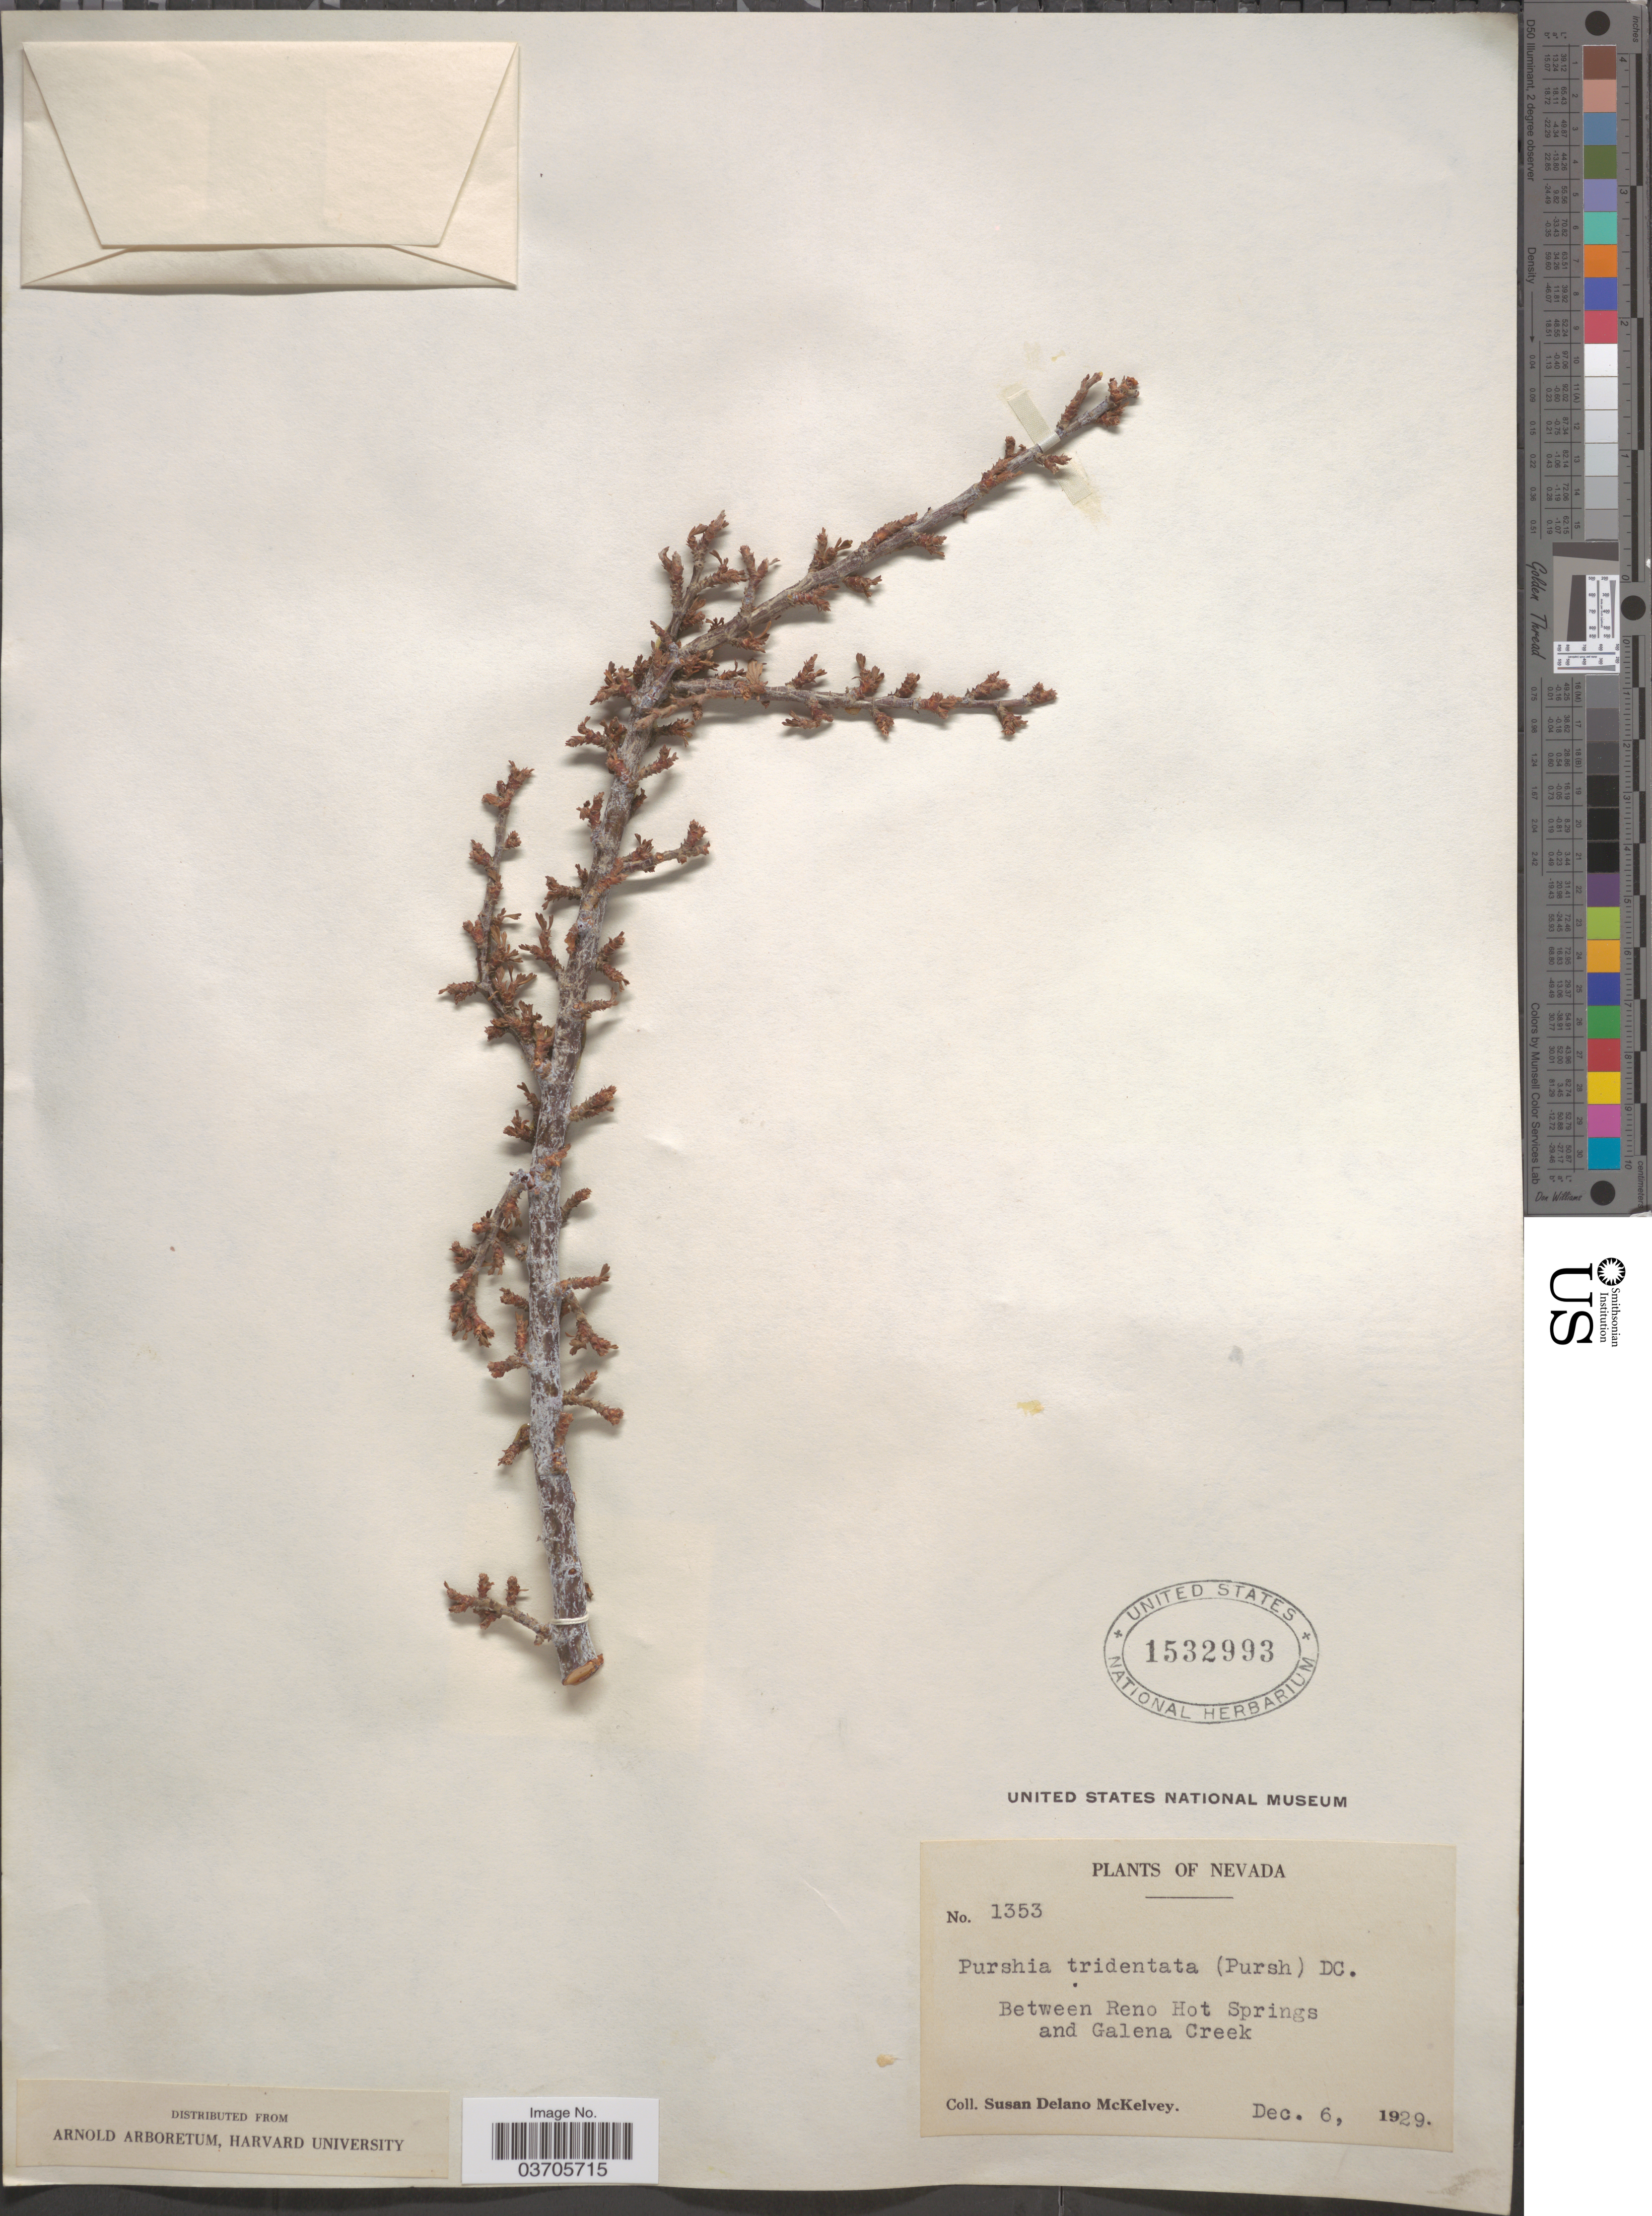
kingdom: Plantae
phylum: Tracheophyta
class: Magnoliopsida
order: Rosales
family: Rosaceae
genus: Purshia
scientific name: Purshia tridentata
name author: (Pursh) DC.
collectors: S. A. McKelvey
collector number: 1353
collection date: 1929-12-06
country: United States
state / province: Nevada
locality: Between Reno Hot Springs and Galena Creek.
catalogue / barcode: US 1532993